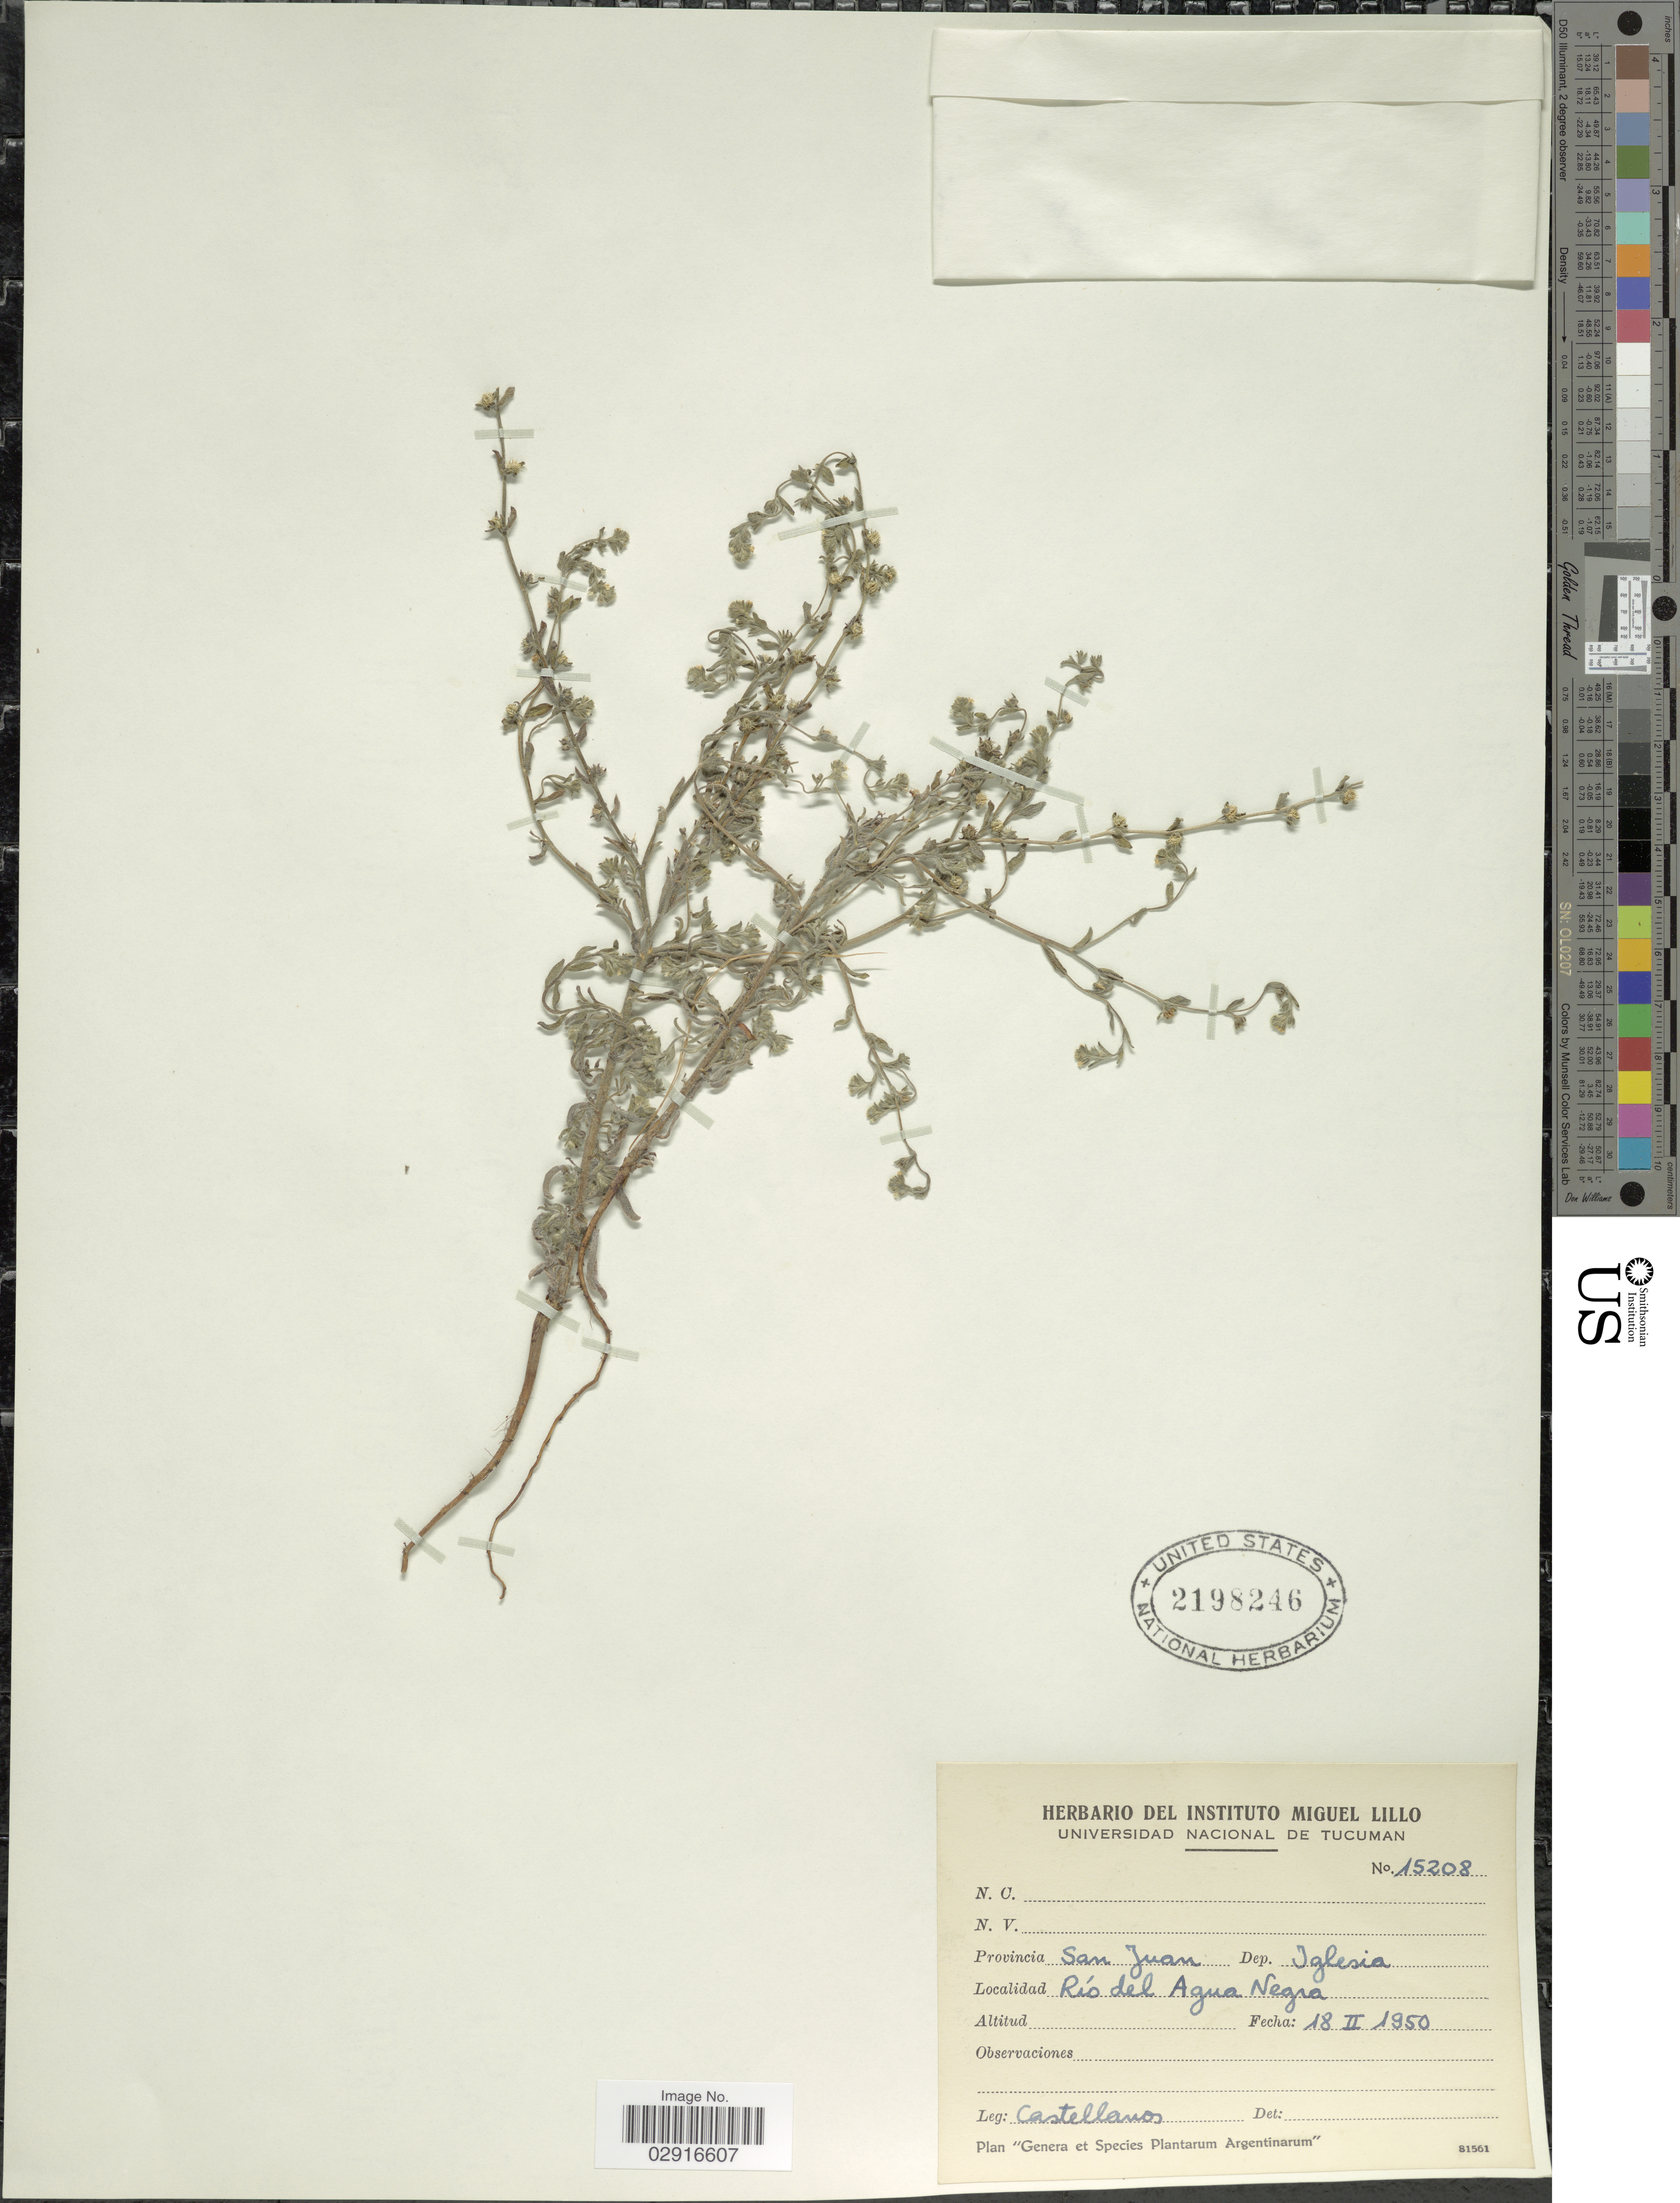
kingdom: Plantae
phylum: Tracheophyta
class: Magnoliopsida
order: Boraginales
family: Boraginaceae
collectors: -- Castellanos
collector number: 15208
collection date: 1950-02-18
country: Argentina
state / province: San Juan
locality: Dep. Iglesia. Río del Agua Negra.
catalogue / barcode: US 2198246